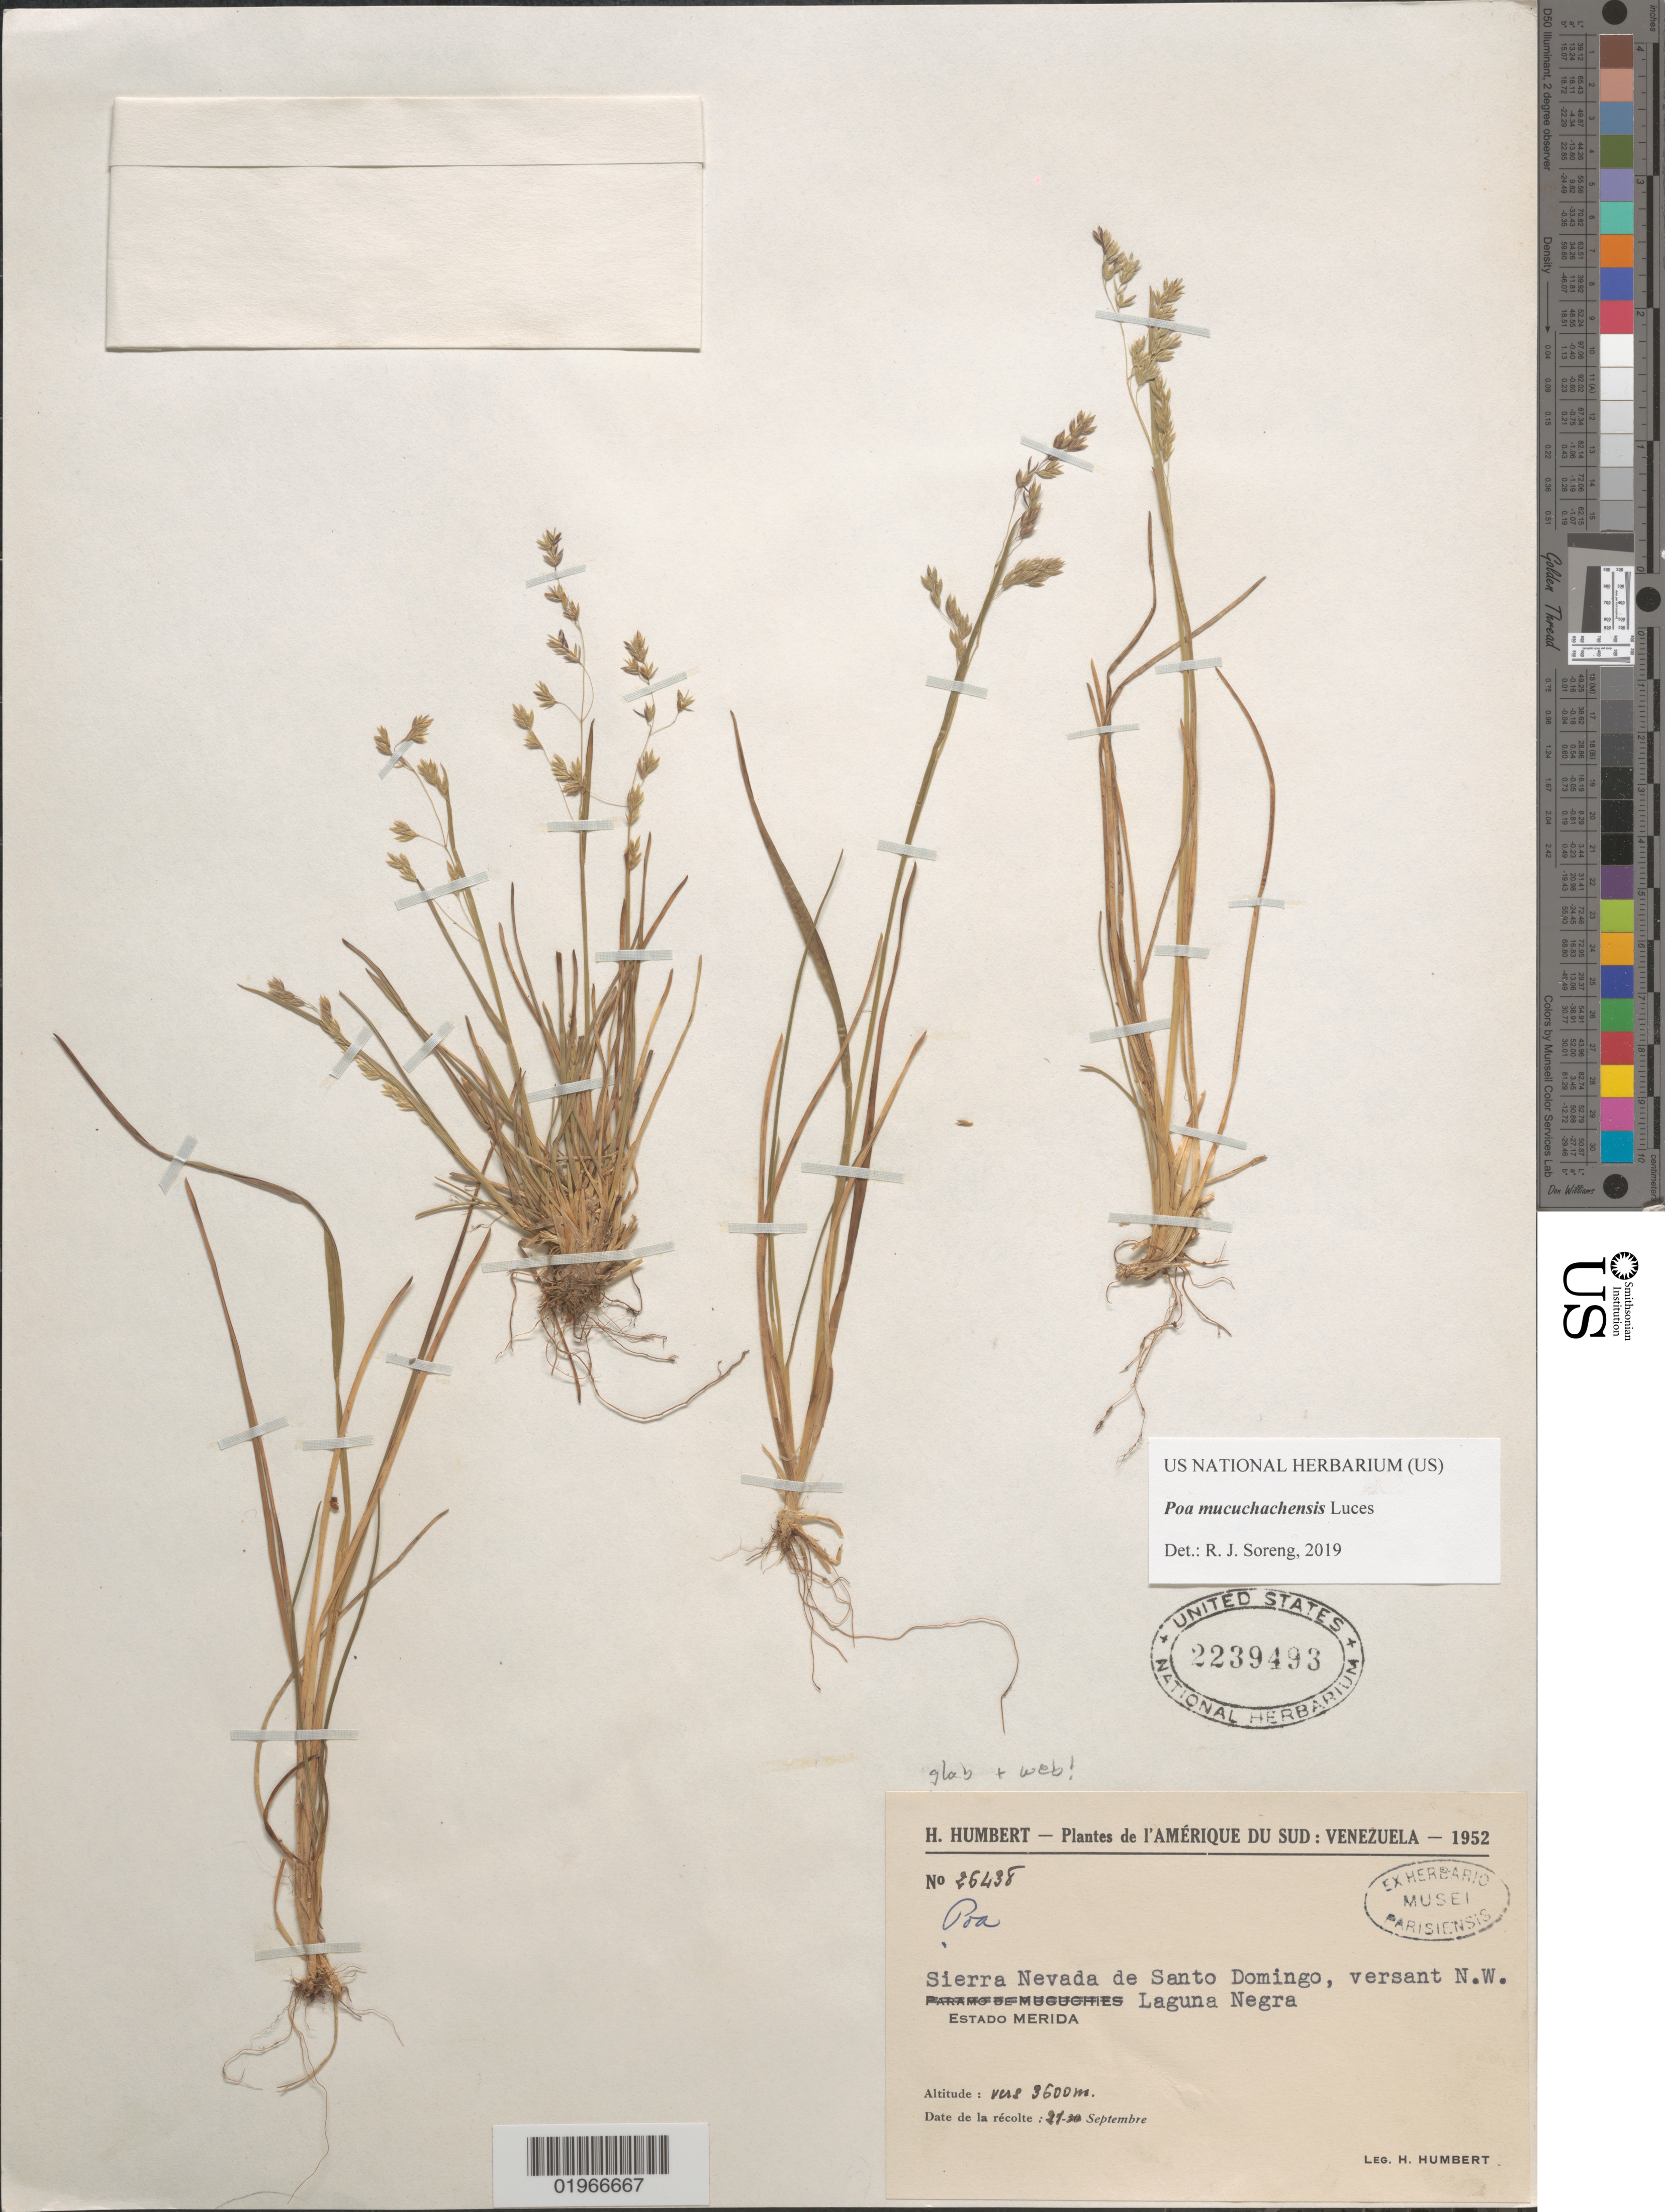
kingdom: Plantae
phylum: Tracheophyta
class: Liliopsida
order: Poales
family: Poaceae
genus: Poa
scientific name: Poa mucuchachensis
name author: Luces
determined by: Soreng, Robert J., Research Associate (BOT), Smithsonian Institution - National Museum of Natural History (UNITED STATES)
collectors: H. Humbert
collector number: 26438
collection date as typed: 21 Septembre. H. Humbert-Plantes de l'Amérique Du Sud: Venezuela - 1952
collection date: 1952-09-21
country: Venezuela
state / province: Merida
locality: Sierra Nevada de Santo Domingo, versant N.W. Laguna Negra.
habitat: Sierra Nevada.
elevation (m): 3600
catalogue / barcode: US 2239493